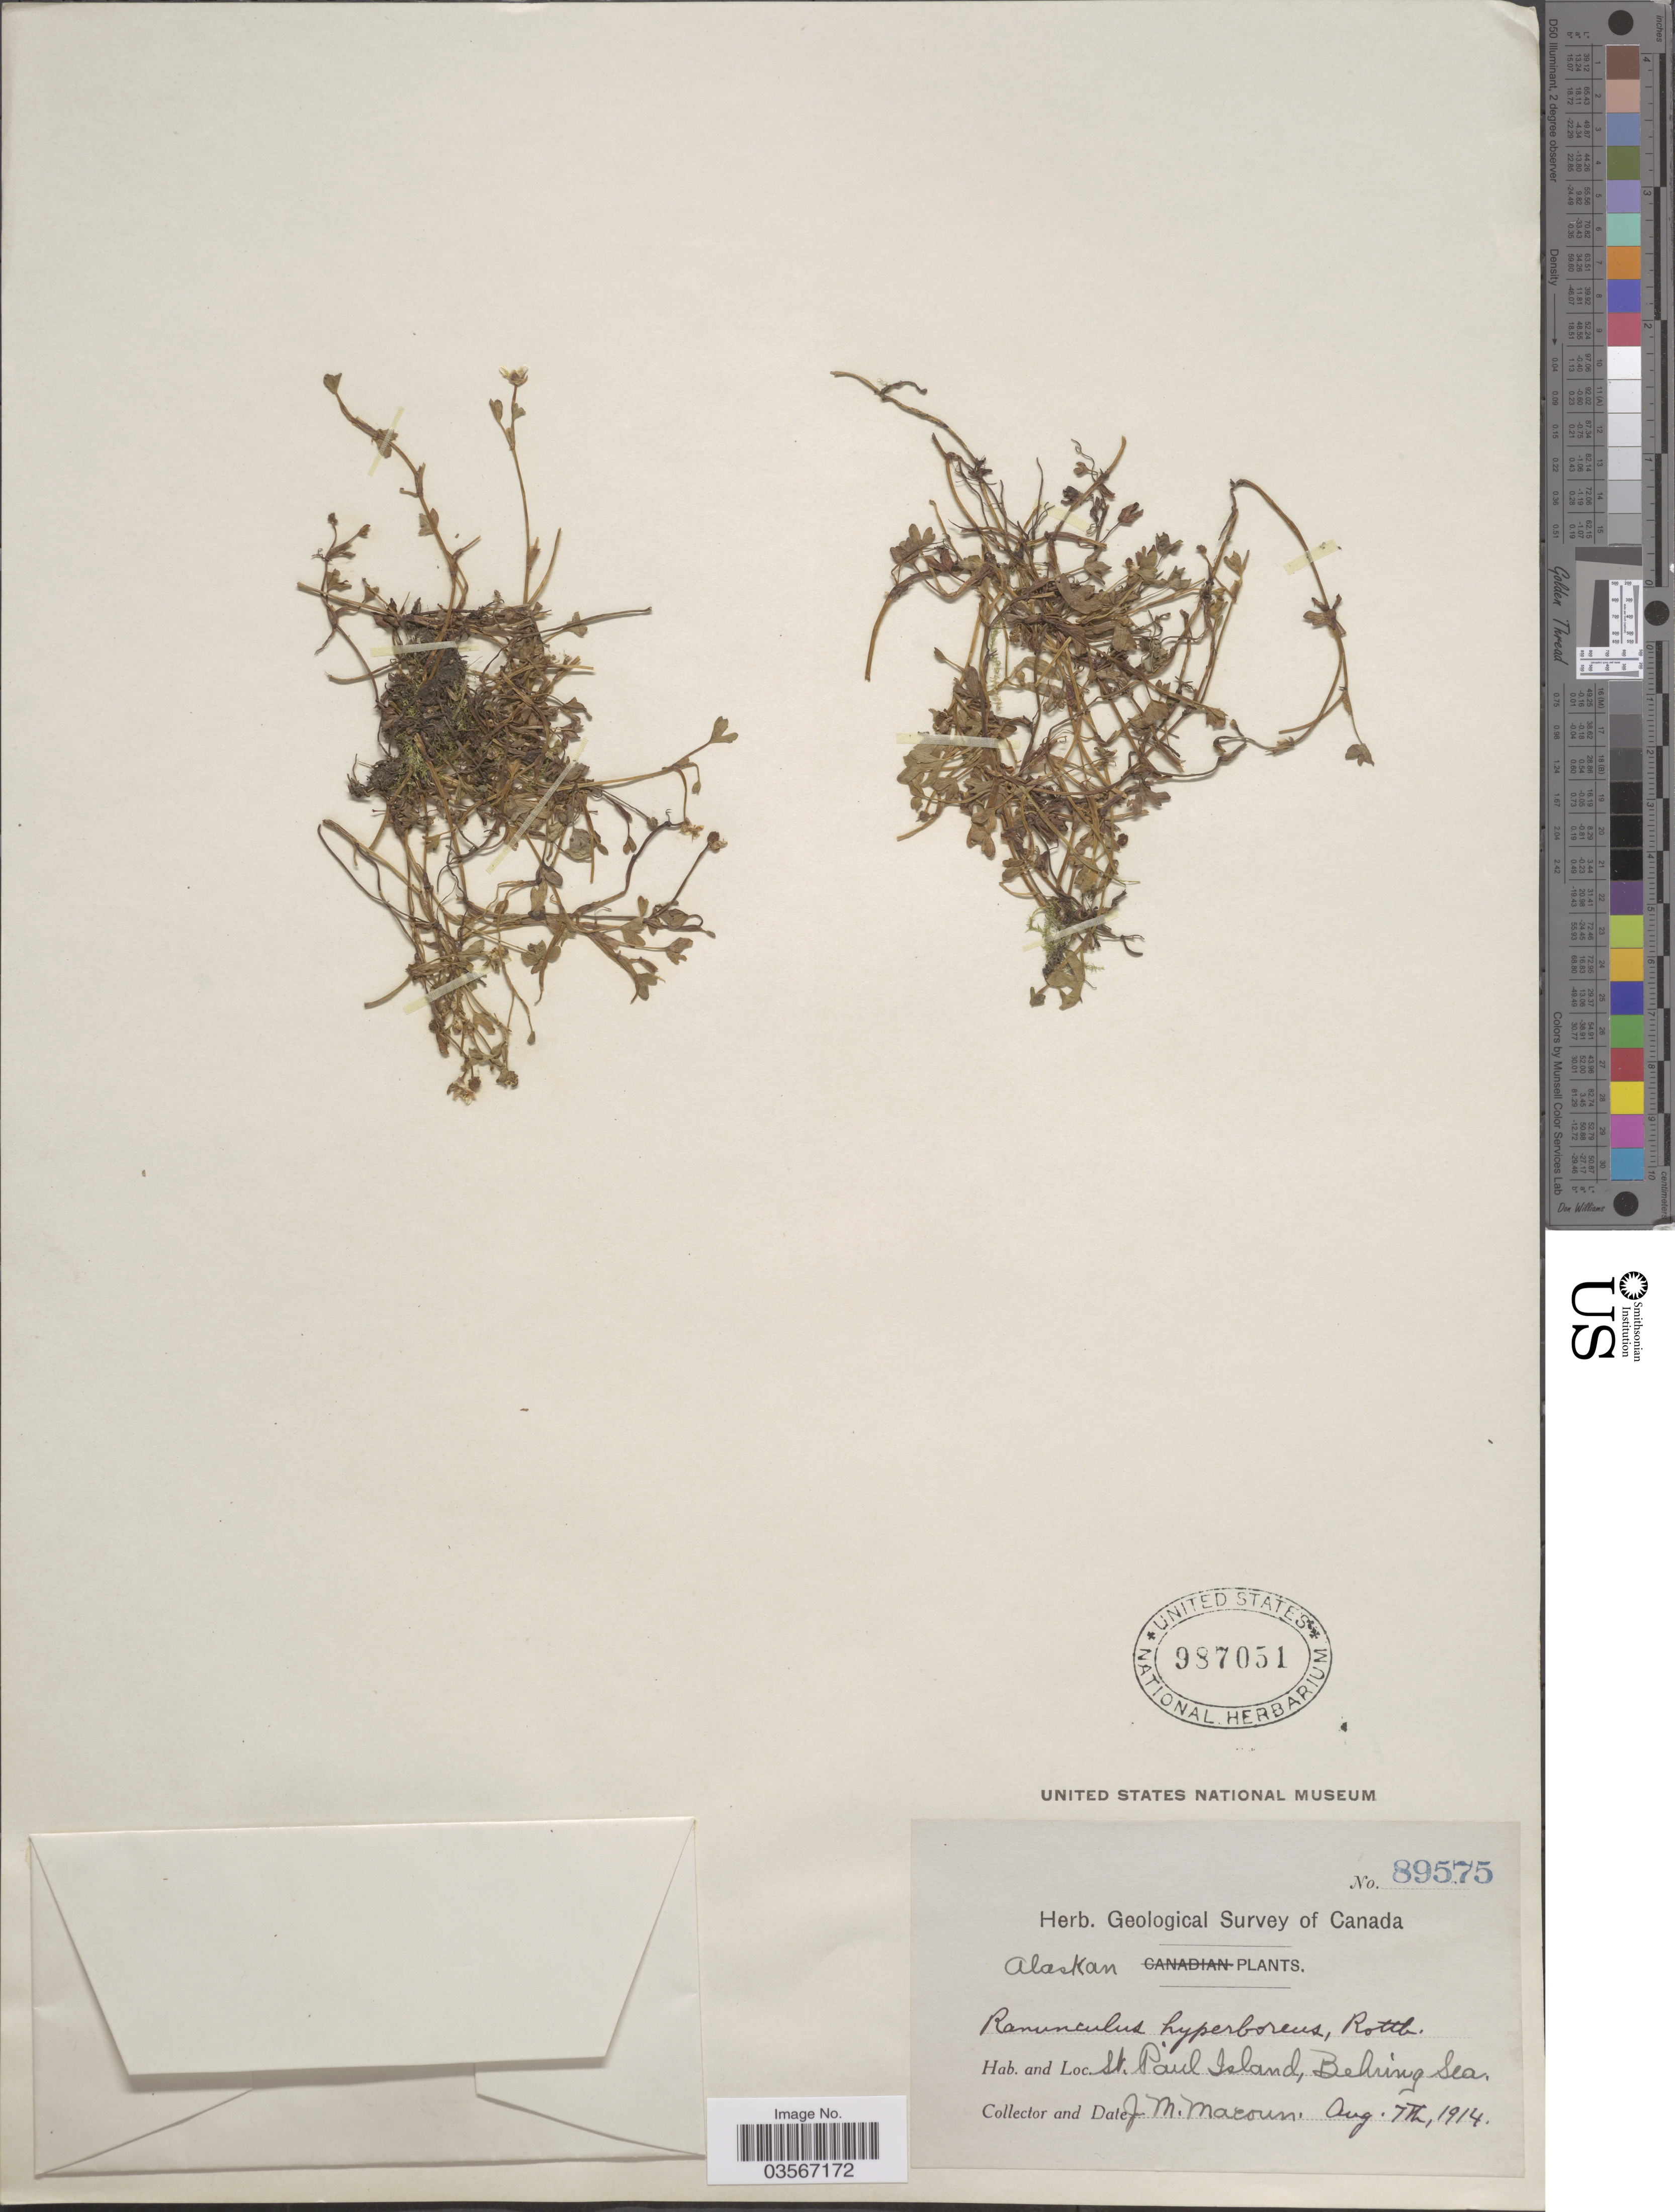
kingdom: Plantae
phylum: Tracheophyta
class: Magnoliopsida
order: Ranunculales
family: Ranunculaceae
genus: Ranunculus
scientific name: Ranunculus hyperboreus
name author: Rottb.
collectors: J. M. Macoun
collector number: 89575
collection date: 1914-08-07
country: United States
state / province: Alaska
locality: St. Paul Island, Behring Sea.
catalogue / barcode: US 987051